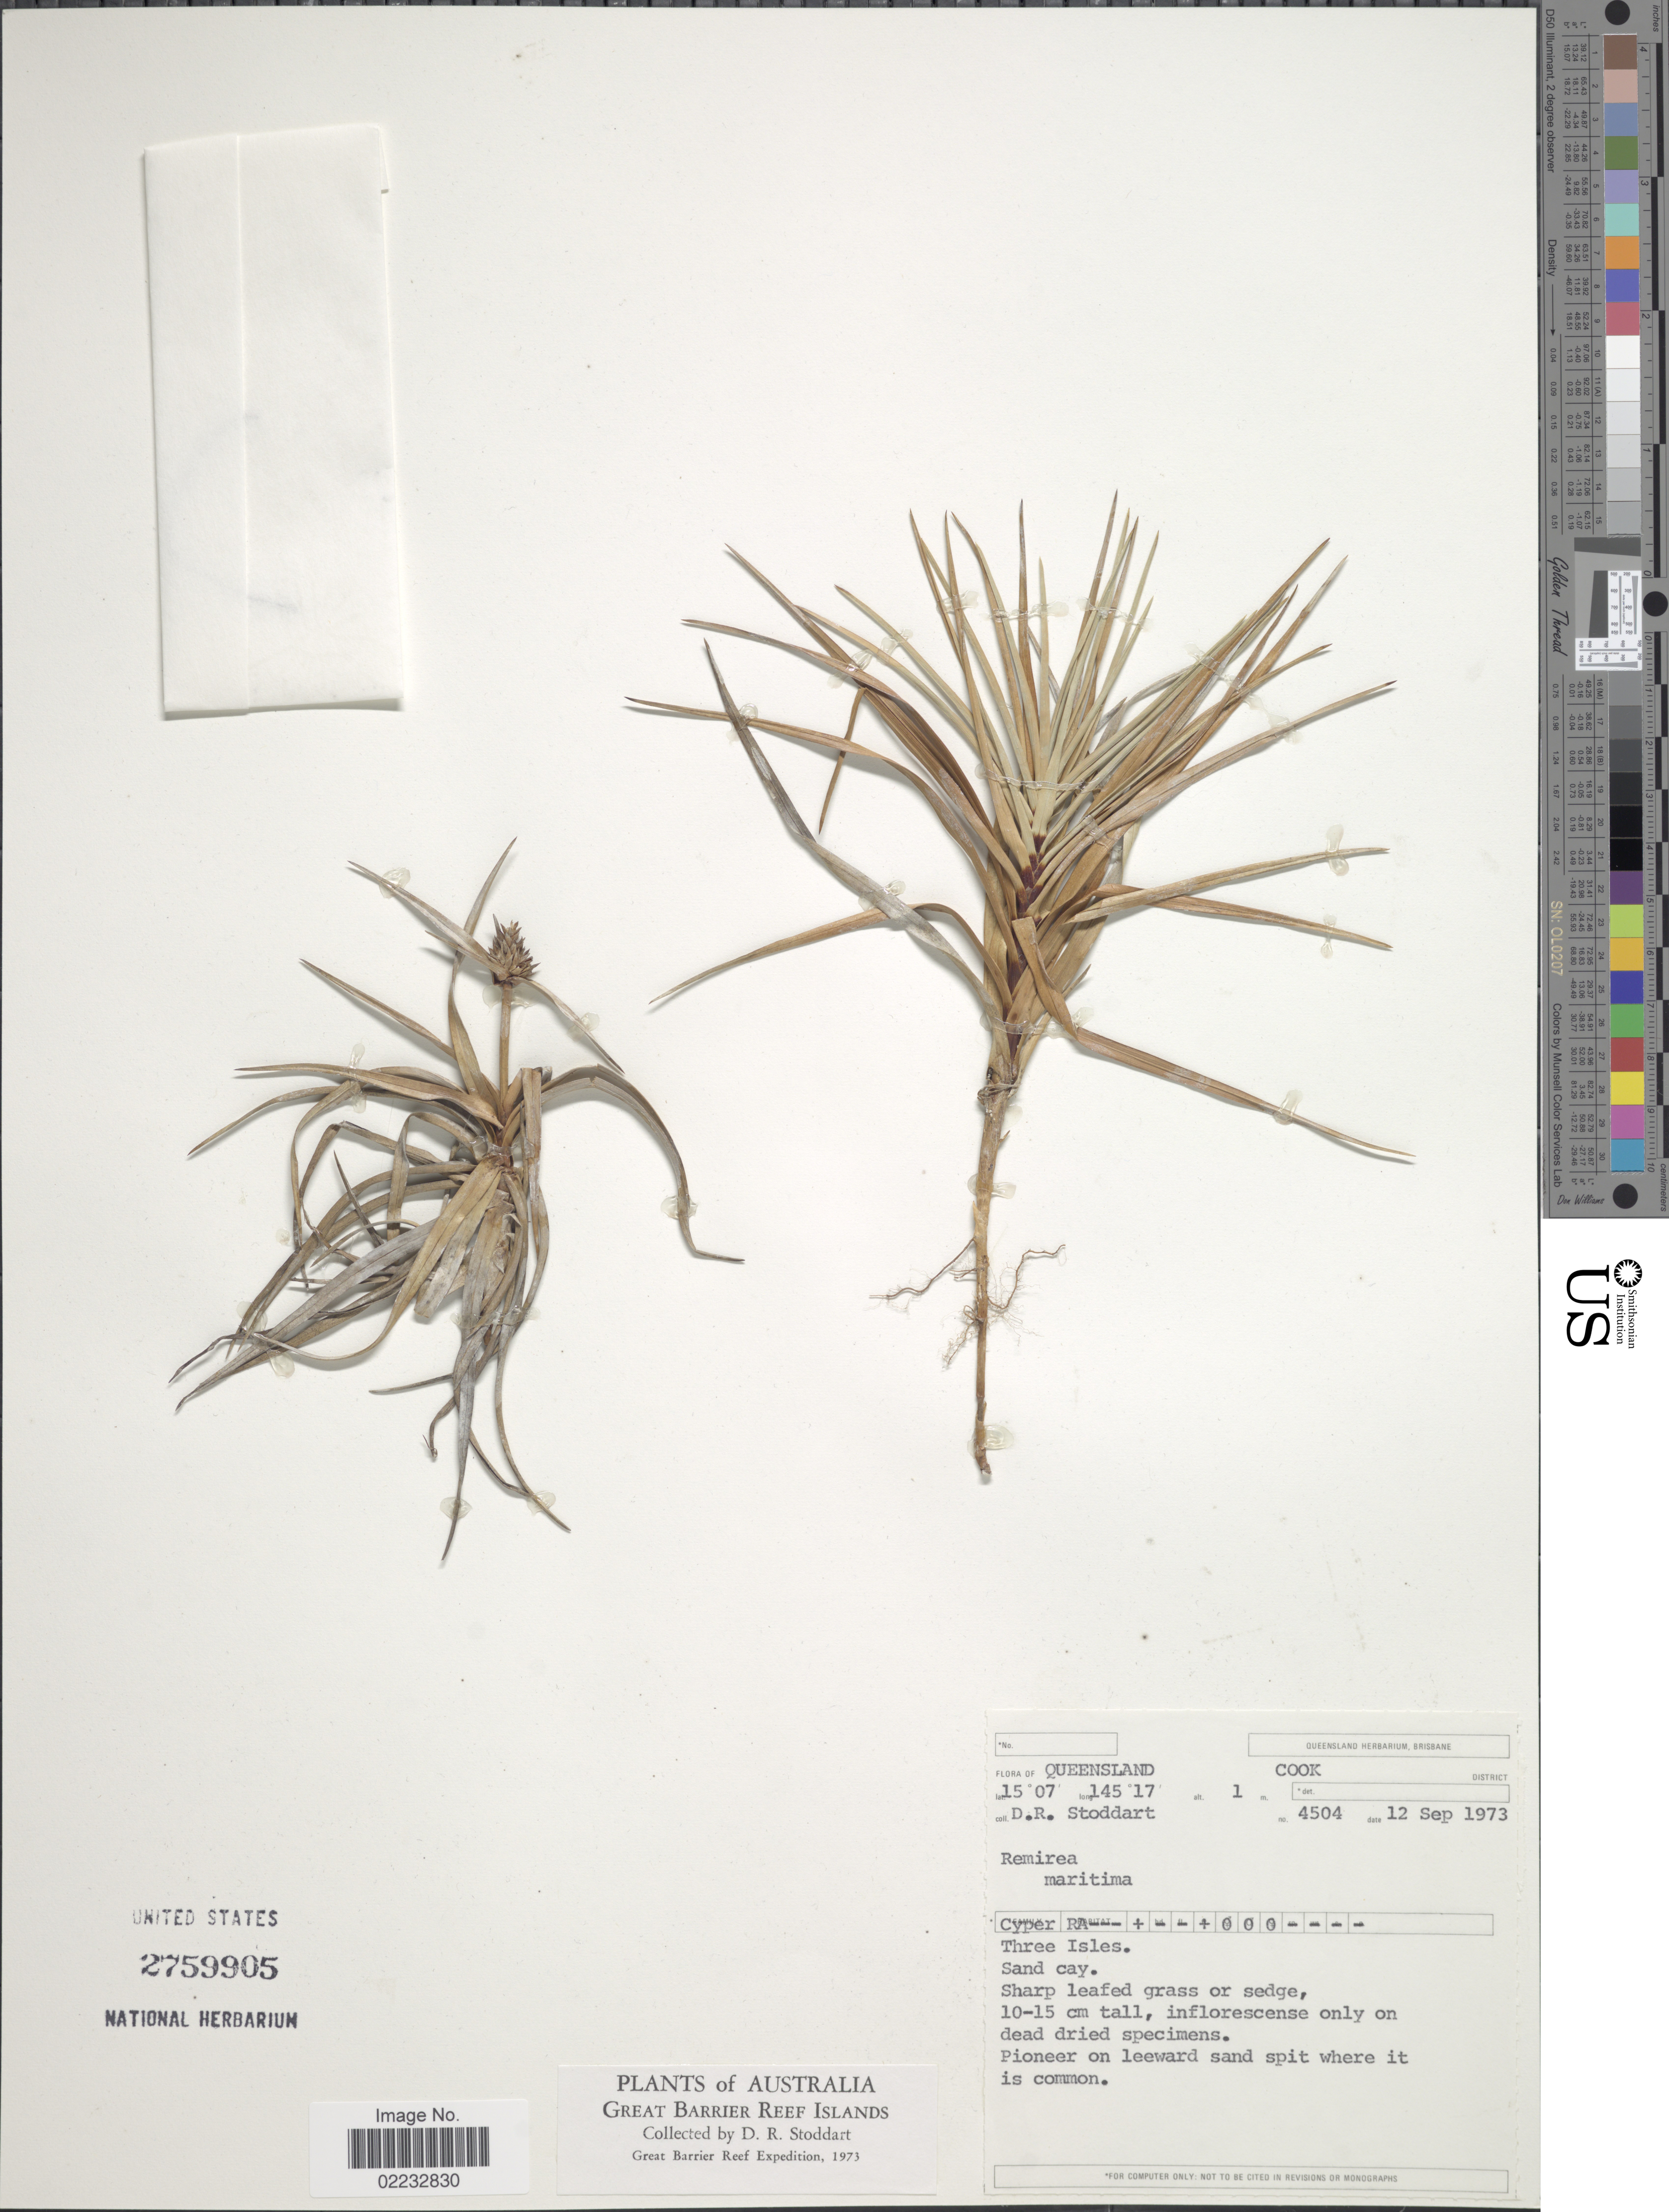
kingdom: Plantae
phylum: Tracheophyta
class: Liliopsida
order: Poales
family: Cyperaceae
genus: Cyperus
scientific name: Cyperus pedunculatus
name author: (R. Br.) J. Kern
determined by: Strong, Mark T., (BOT), Smithsonian Institution - National Museum of Natural History (UNITED STATES)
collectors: D. R. Stoddart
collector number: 4504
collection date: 1973-09-12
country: Australia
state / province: Queensland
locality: Cook District, Three Isles, Great Barrier Reef Islands.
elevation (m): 1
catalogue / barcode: US 2759905